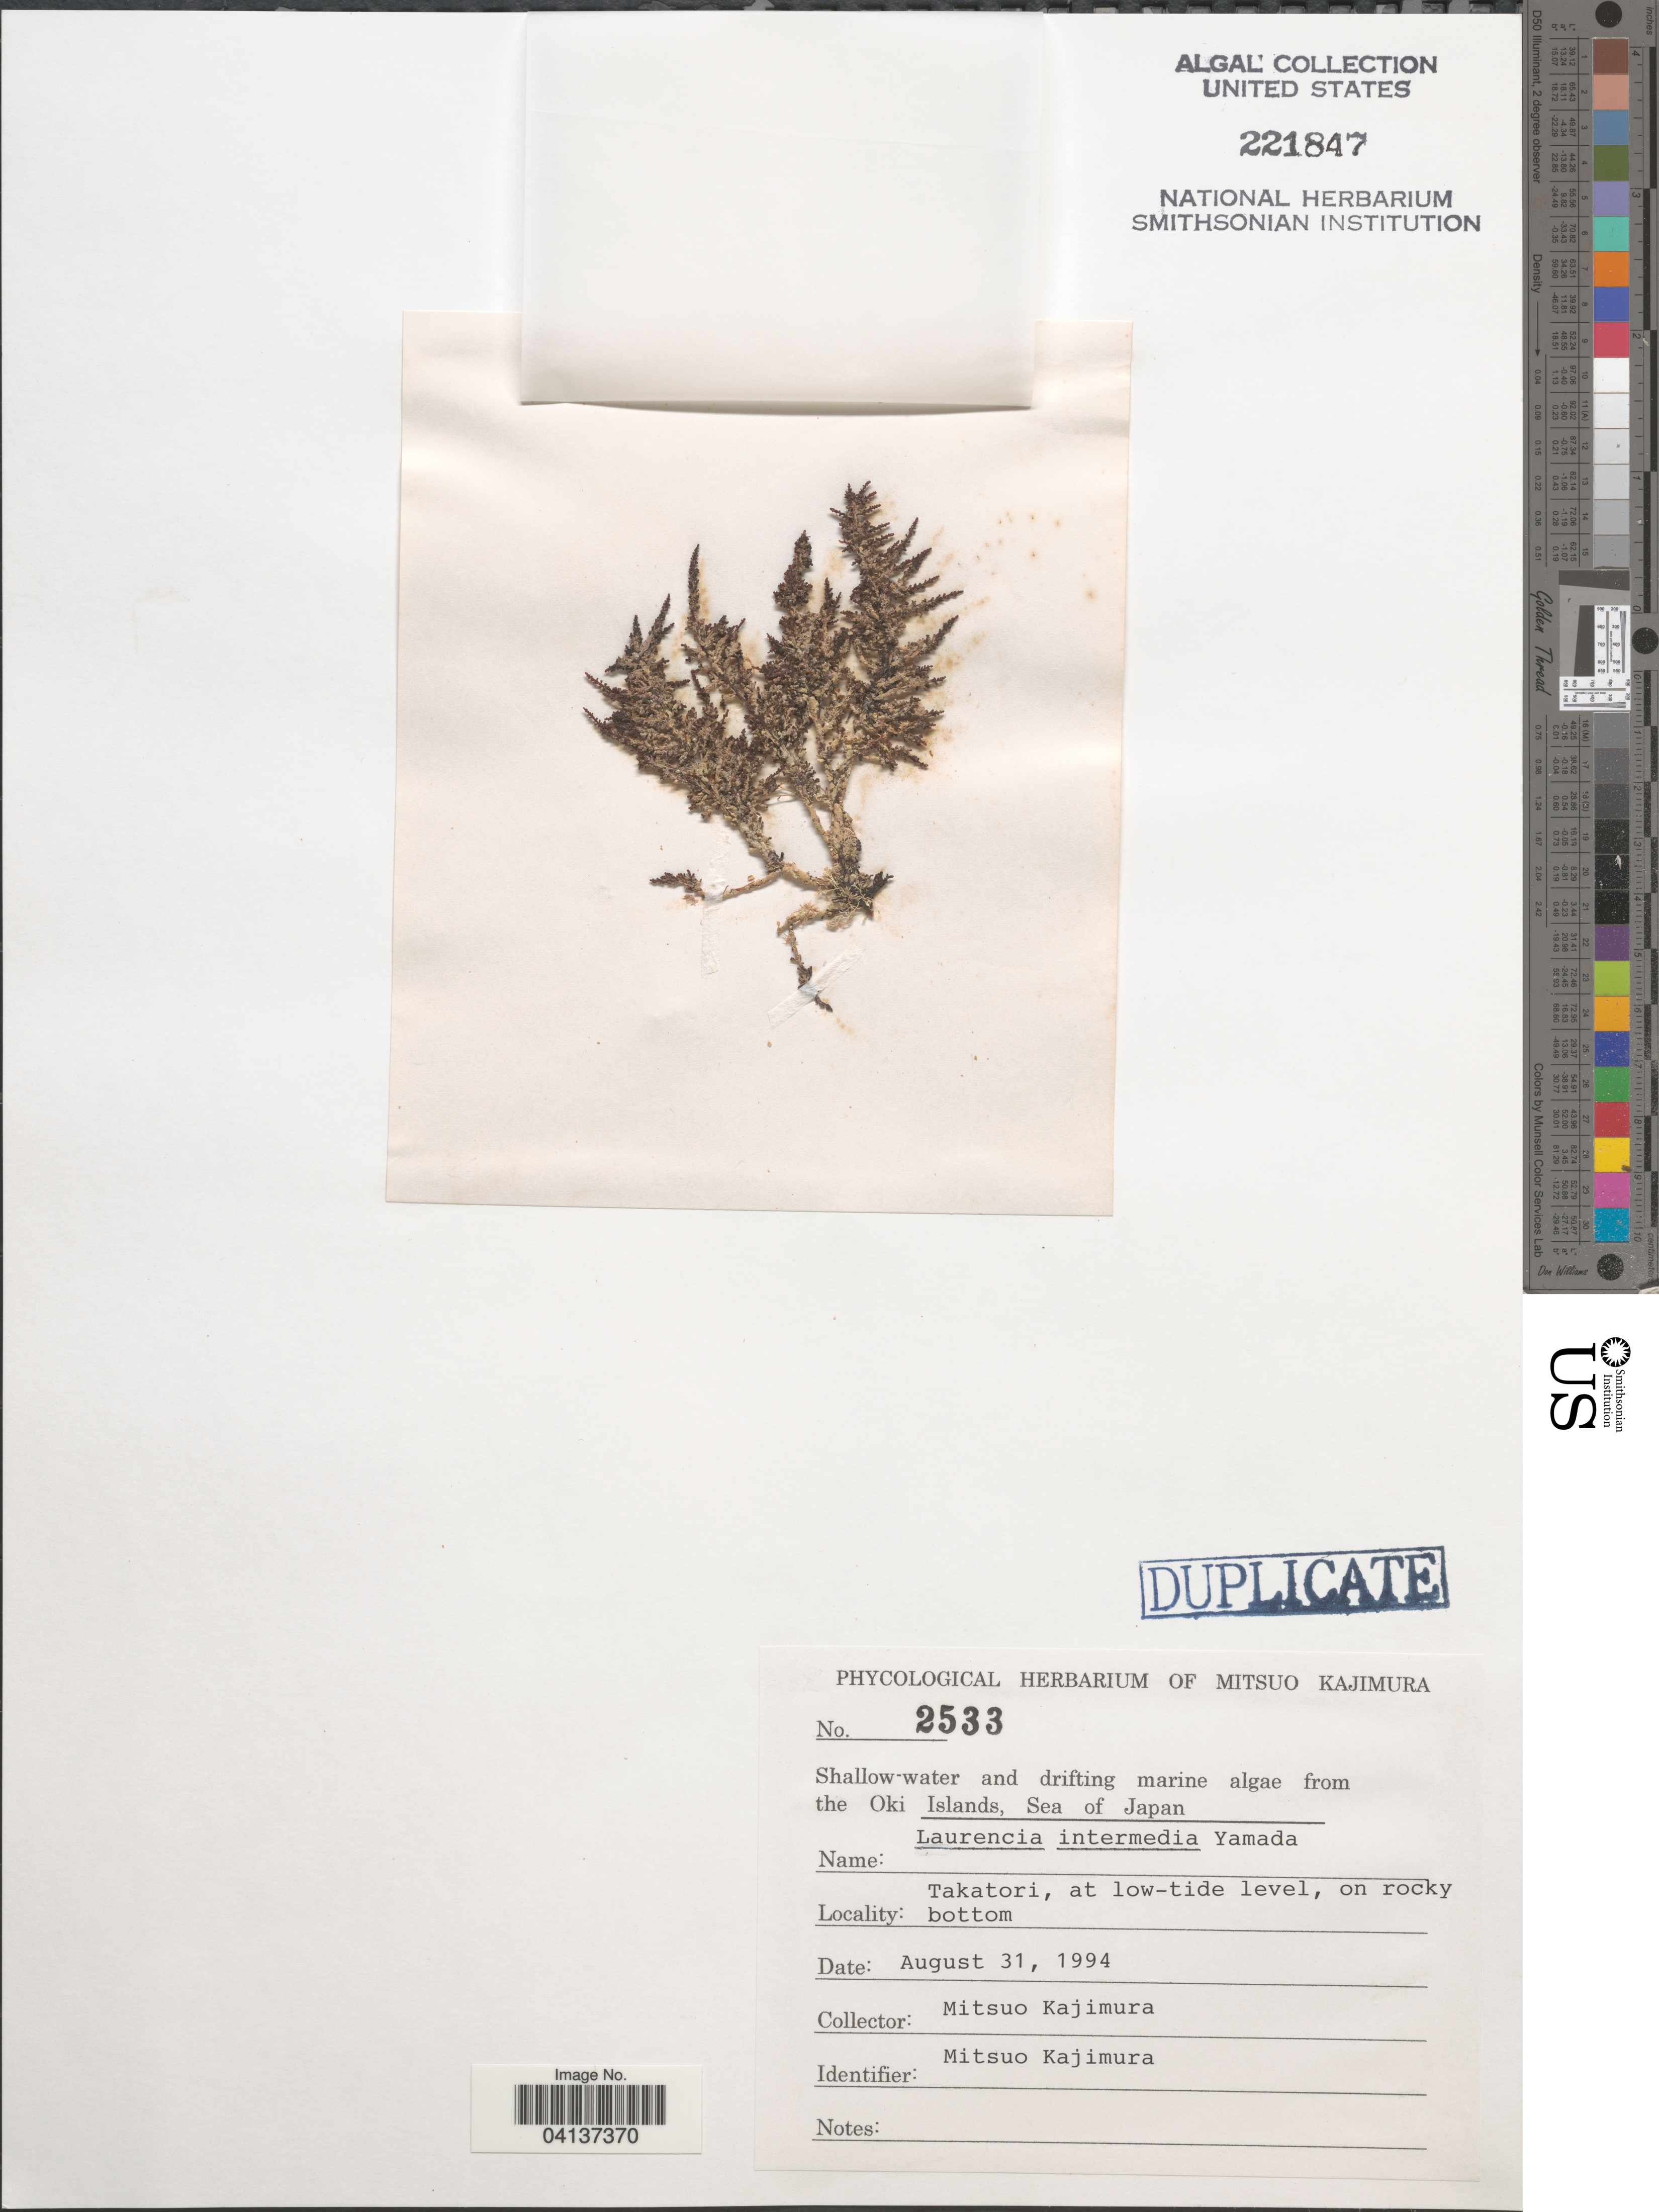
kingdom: Plantae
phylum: Rhodophyta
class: Florideophyceae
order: Ceramiales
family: Rhodomelaceae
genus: Chondrophycus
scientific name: Chondrophycus intermedius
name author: (Yamada) Garbary & J.T. Harper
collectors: M. Kajimura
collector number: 2533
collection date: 1994-08-31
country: Japan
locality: The Oki Islands, Sea of Japan. Takatori.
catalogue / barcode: US 221847